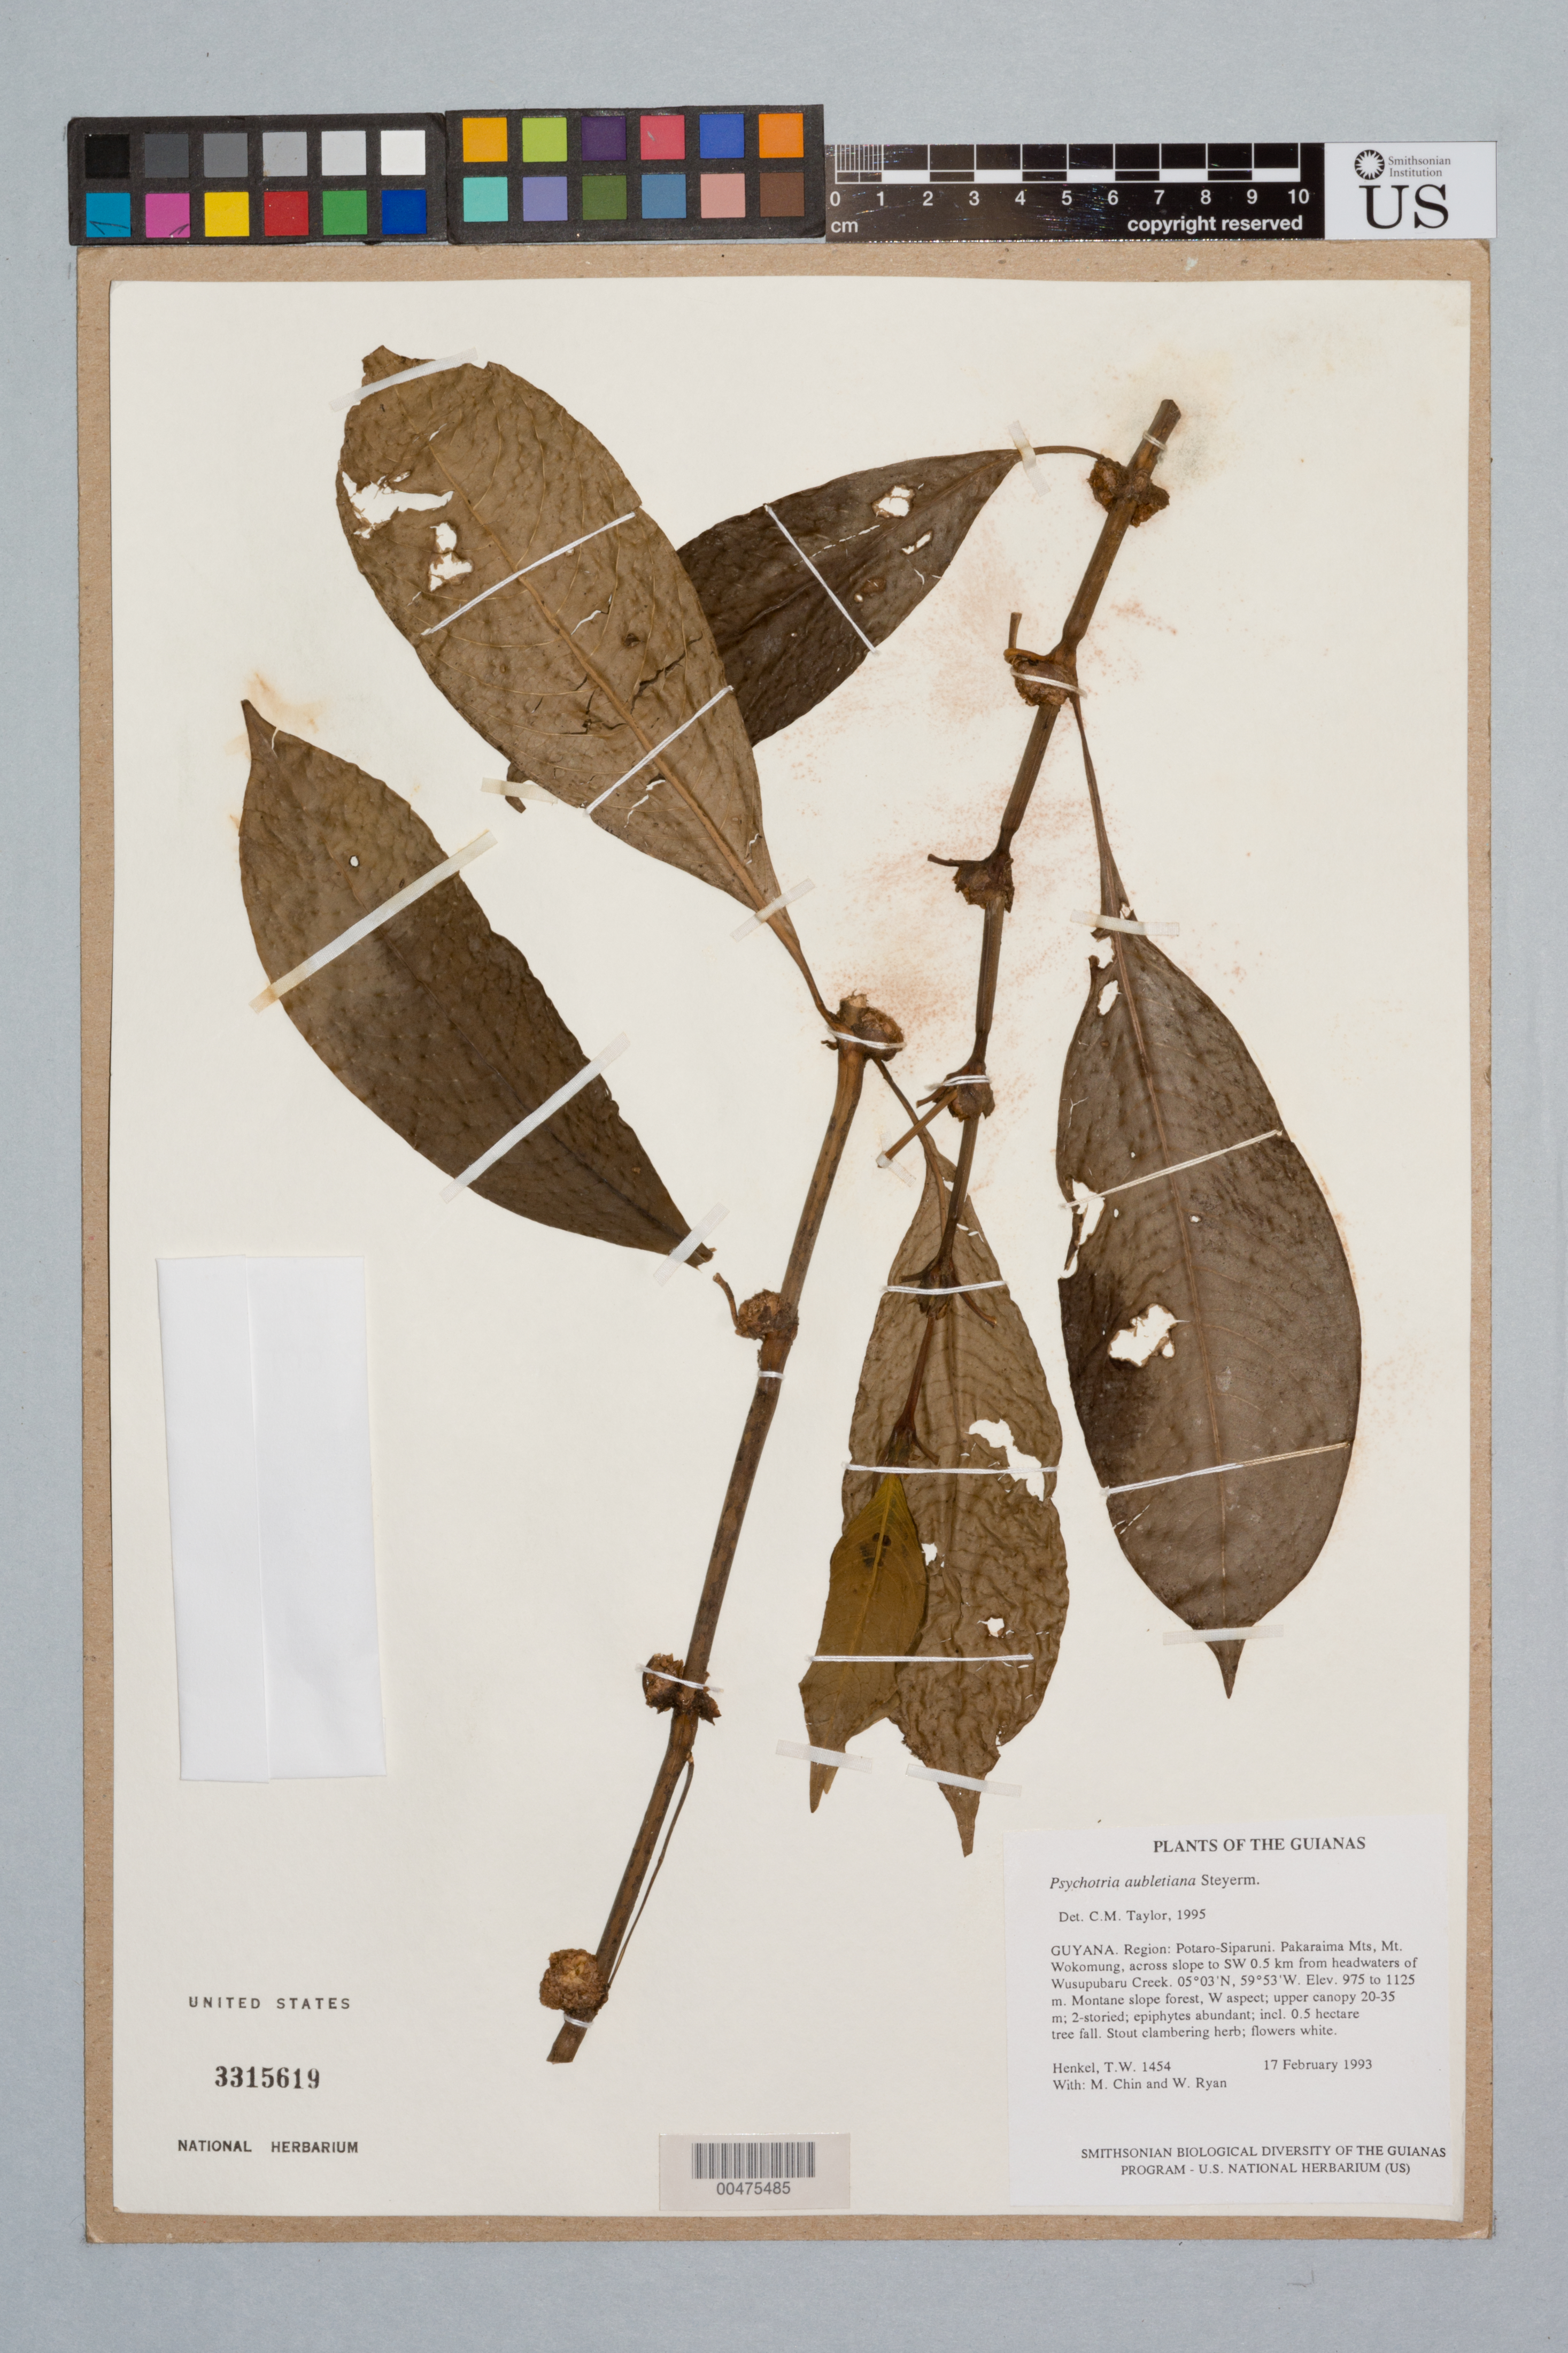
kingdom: Plantae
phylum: Tracheophyta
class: Magnoliopsida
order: Gentianales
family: Rubiaceae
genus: Palicourea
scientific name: Palicourea axillaris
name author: (Sw.) Borhidi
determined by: Kirkbride, J. H., Jr.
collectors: T. Henkel, M. Chin & W. Ryan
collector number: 1454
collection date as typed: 17 February 1993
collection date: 1993-02-17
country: Guyana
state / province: Potaro-Siparuni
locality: Pakaraima Mts, Mt. Wokomung, across slope to SW 0.5 km from headwaters of Wusupubaru Creek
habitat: Montane slope forest, W aspect; upper canopy 20-35 m; 2-storied; epiphytes abundant; incl. 0.5 hectare tree fall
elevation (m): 975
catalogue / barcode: US 3315619